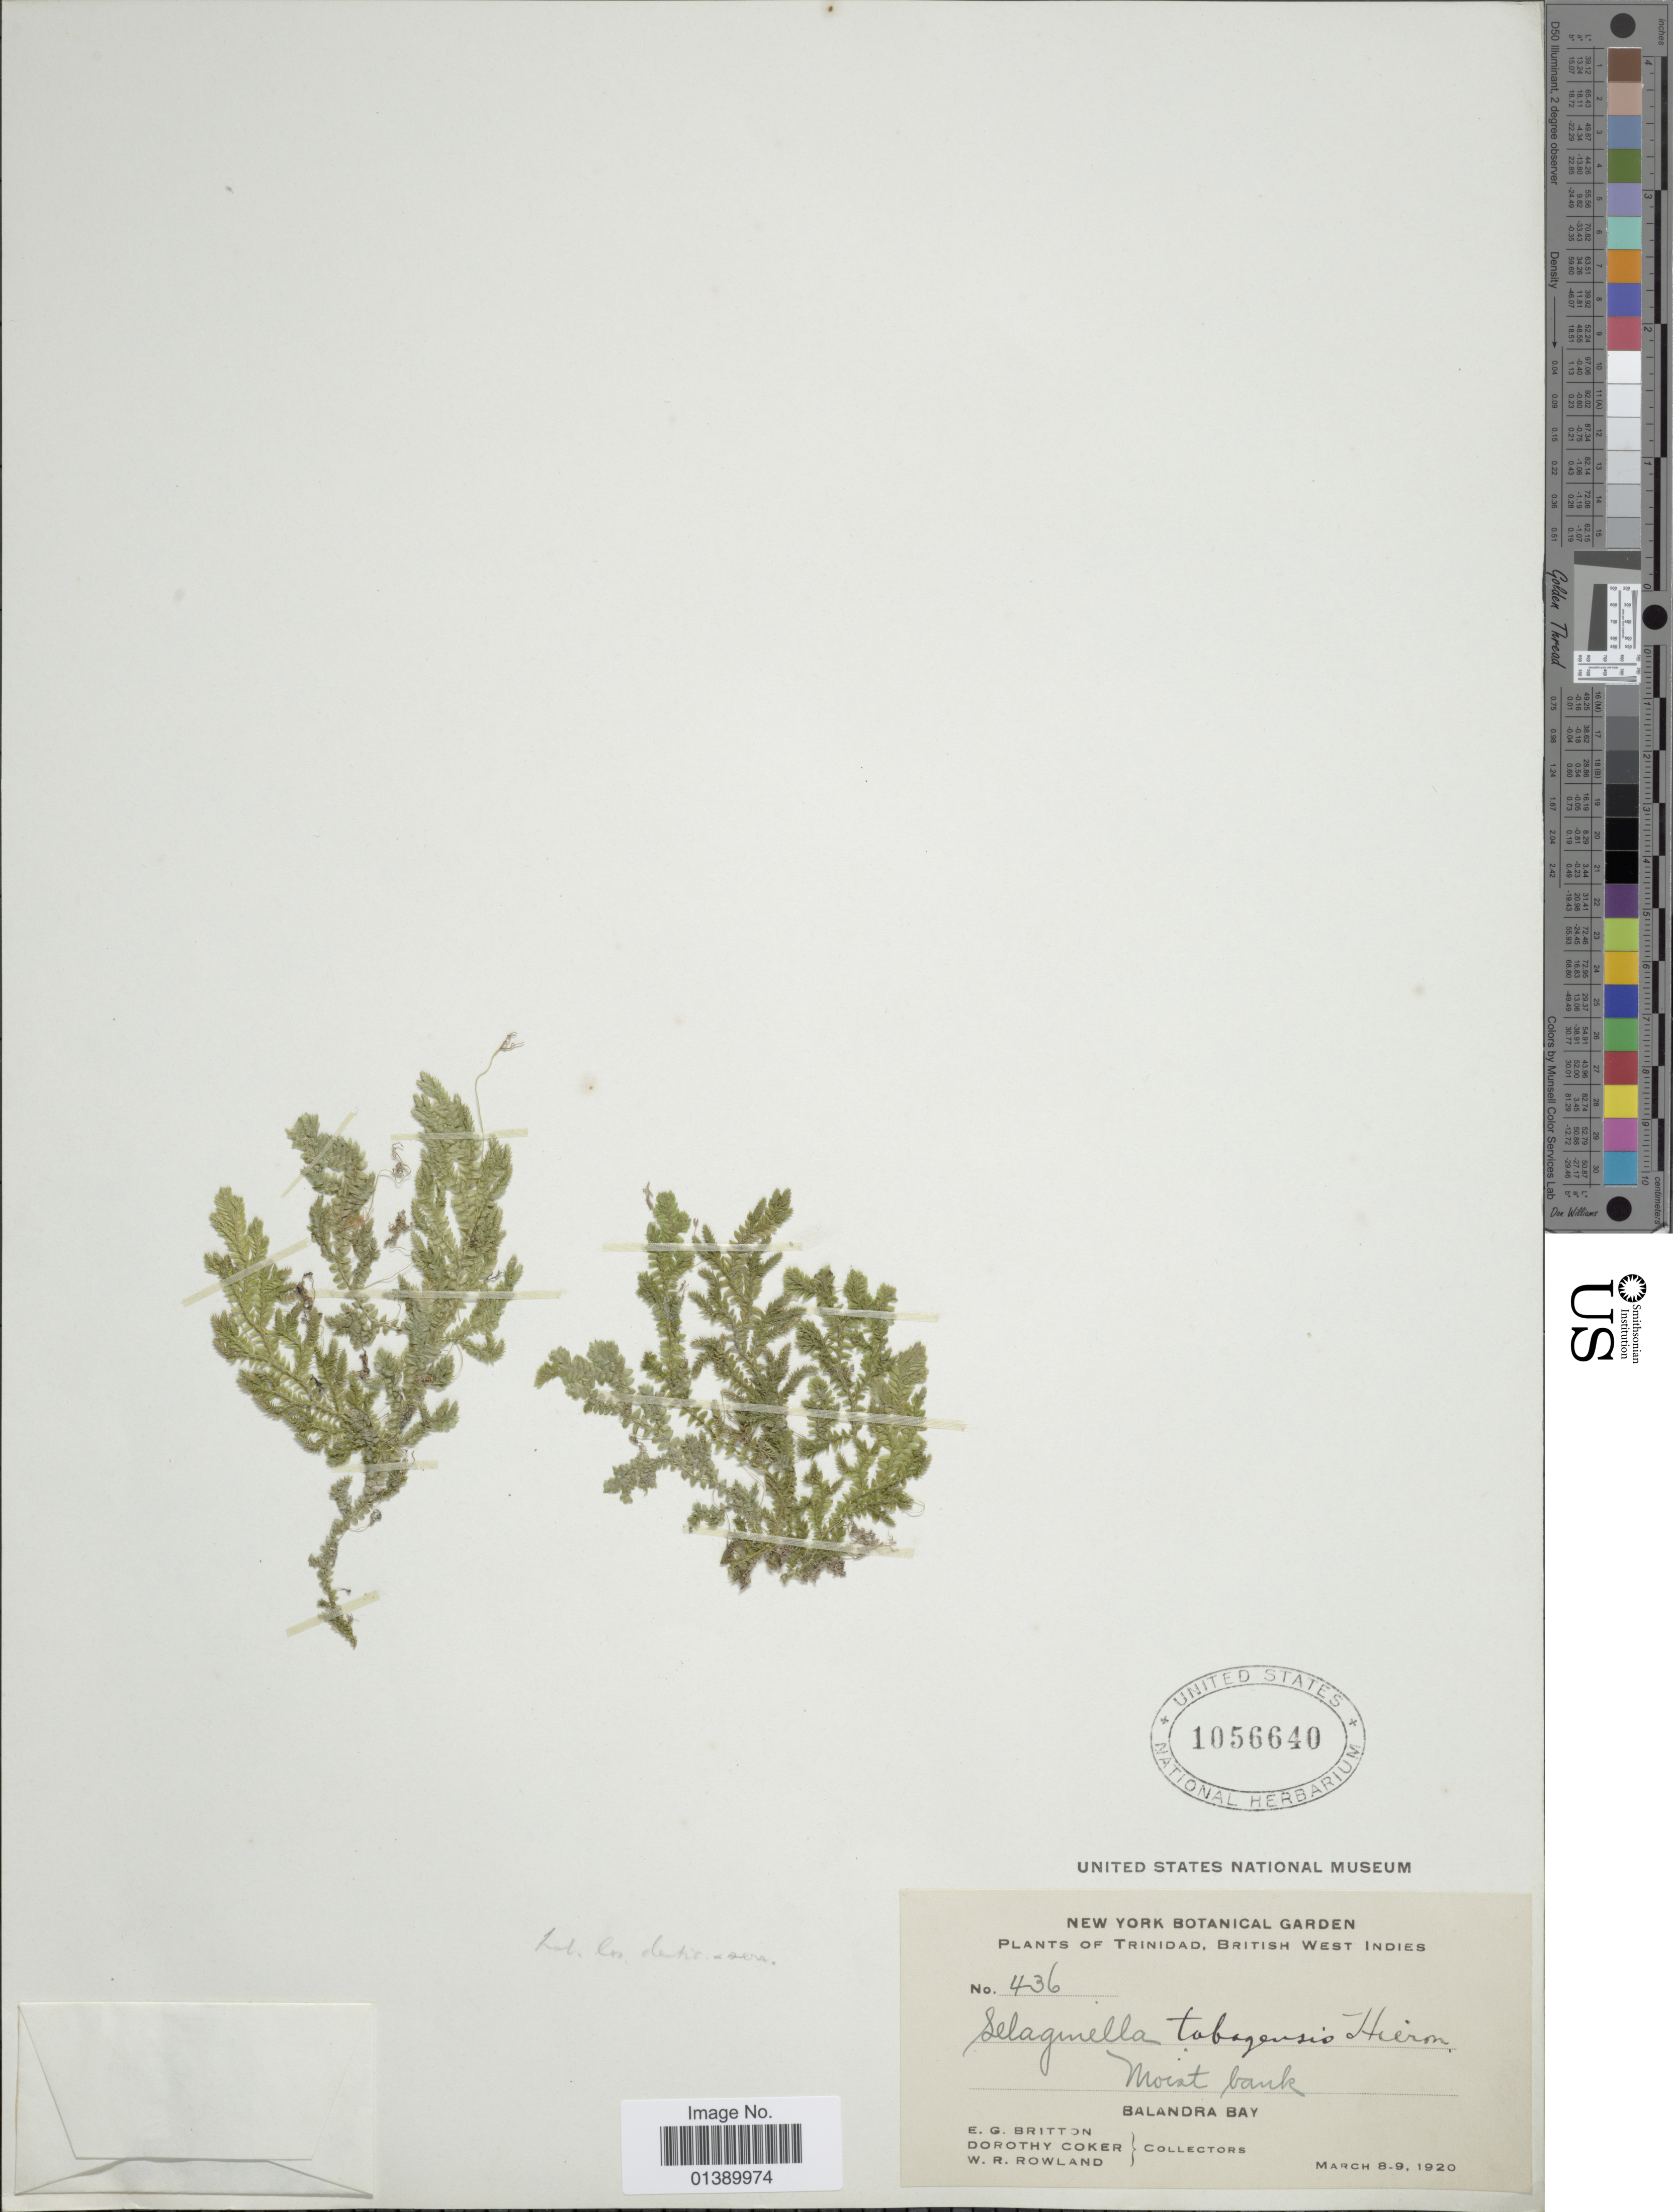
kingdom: Plantae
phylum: Tracheophyta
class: Lycopodiopsida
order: Selaginellales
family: Selaginellaceae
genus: Selaginella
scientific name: Selaginella producta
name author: Baker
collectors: E. G. Britton, D. Coker & W. Rowland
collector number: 436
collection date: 1920-03-08/1920-03-09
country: Trinidad and Tobago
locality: Trinidad, British West Indies, Balandra Bay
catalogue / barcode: US 1056640